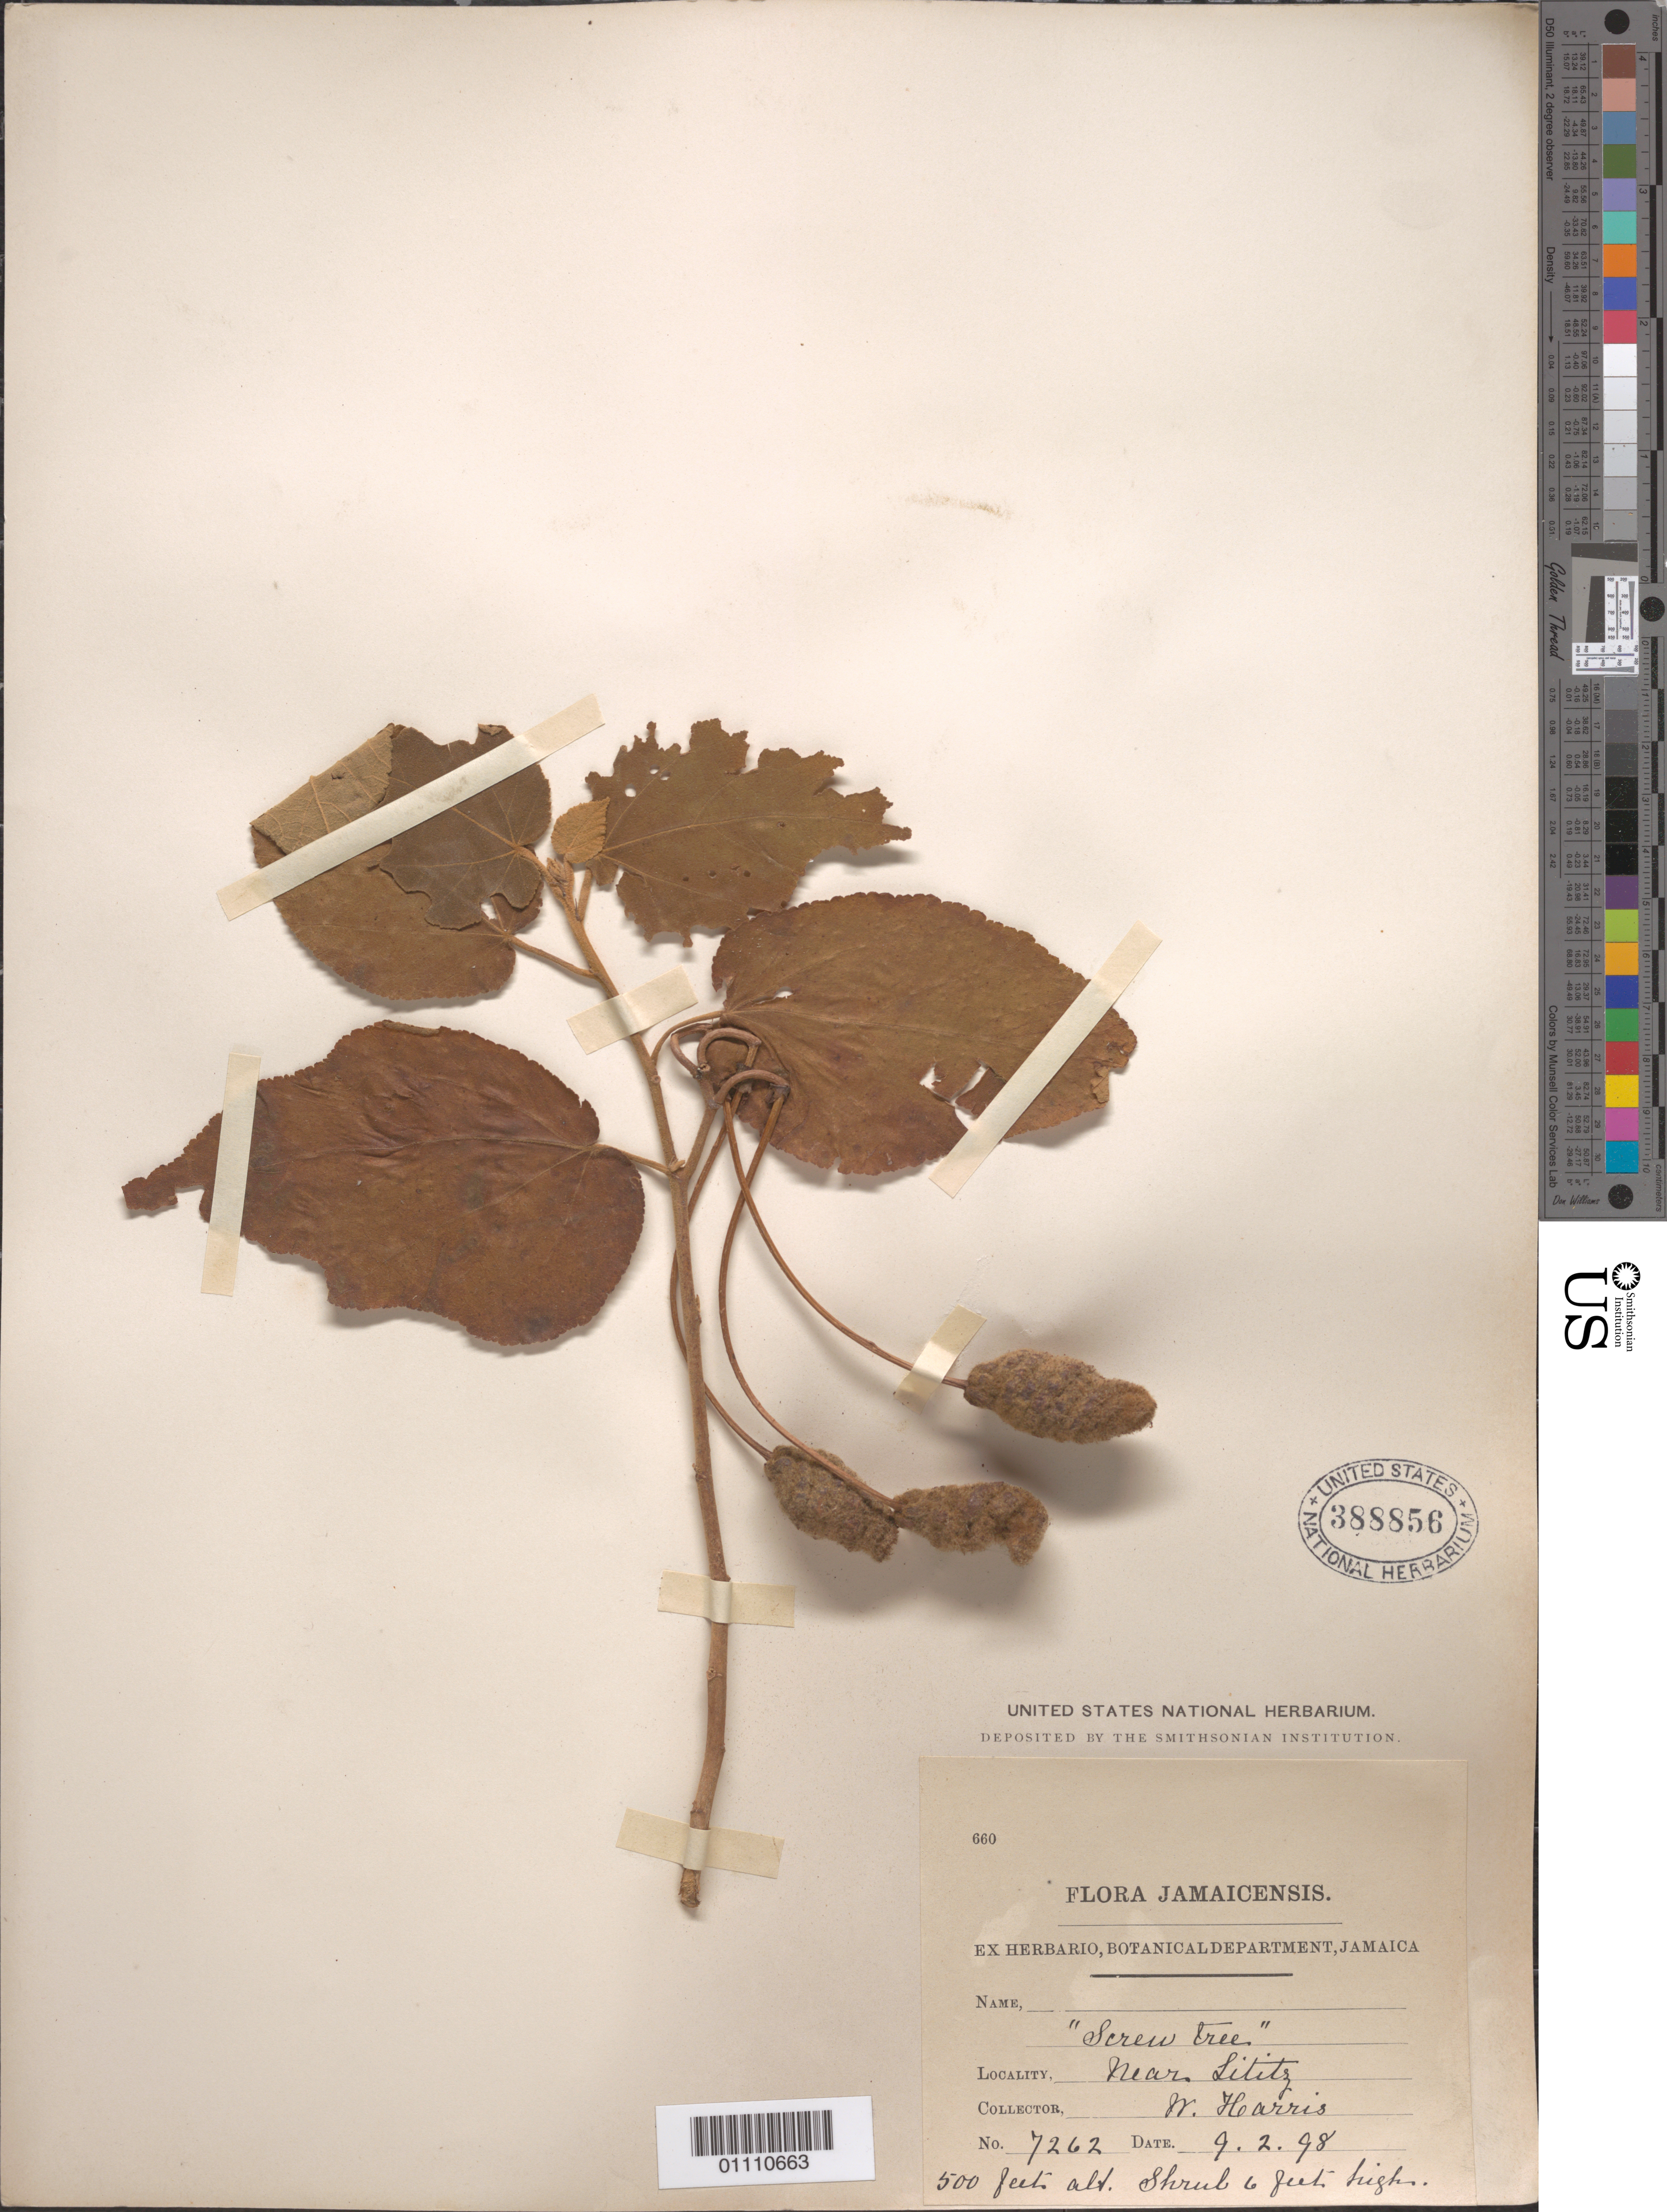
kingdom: Plantae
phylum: Tracheophyta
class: Magnoliopsida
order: Malvales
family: Malvaceae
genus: Helicteres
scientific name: Helicteres jamaicensis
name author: Jacq.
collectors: W. Harris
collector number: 7262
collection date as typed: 09 Feb 1898 or 02 Sep 1898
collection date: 1898-02-09 or 1898-09-02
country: Jamaica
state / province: Manchester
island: Jamaica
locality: Near Lititz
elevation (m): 152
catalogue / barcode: US 388856